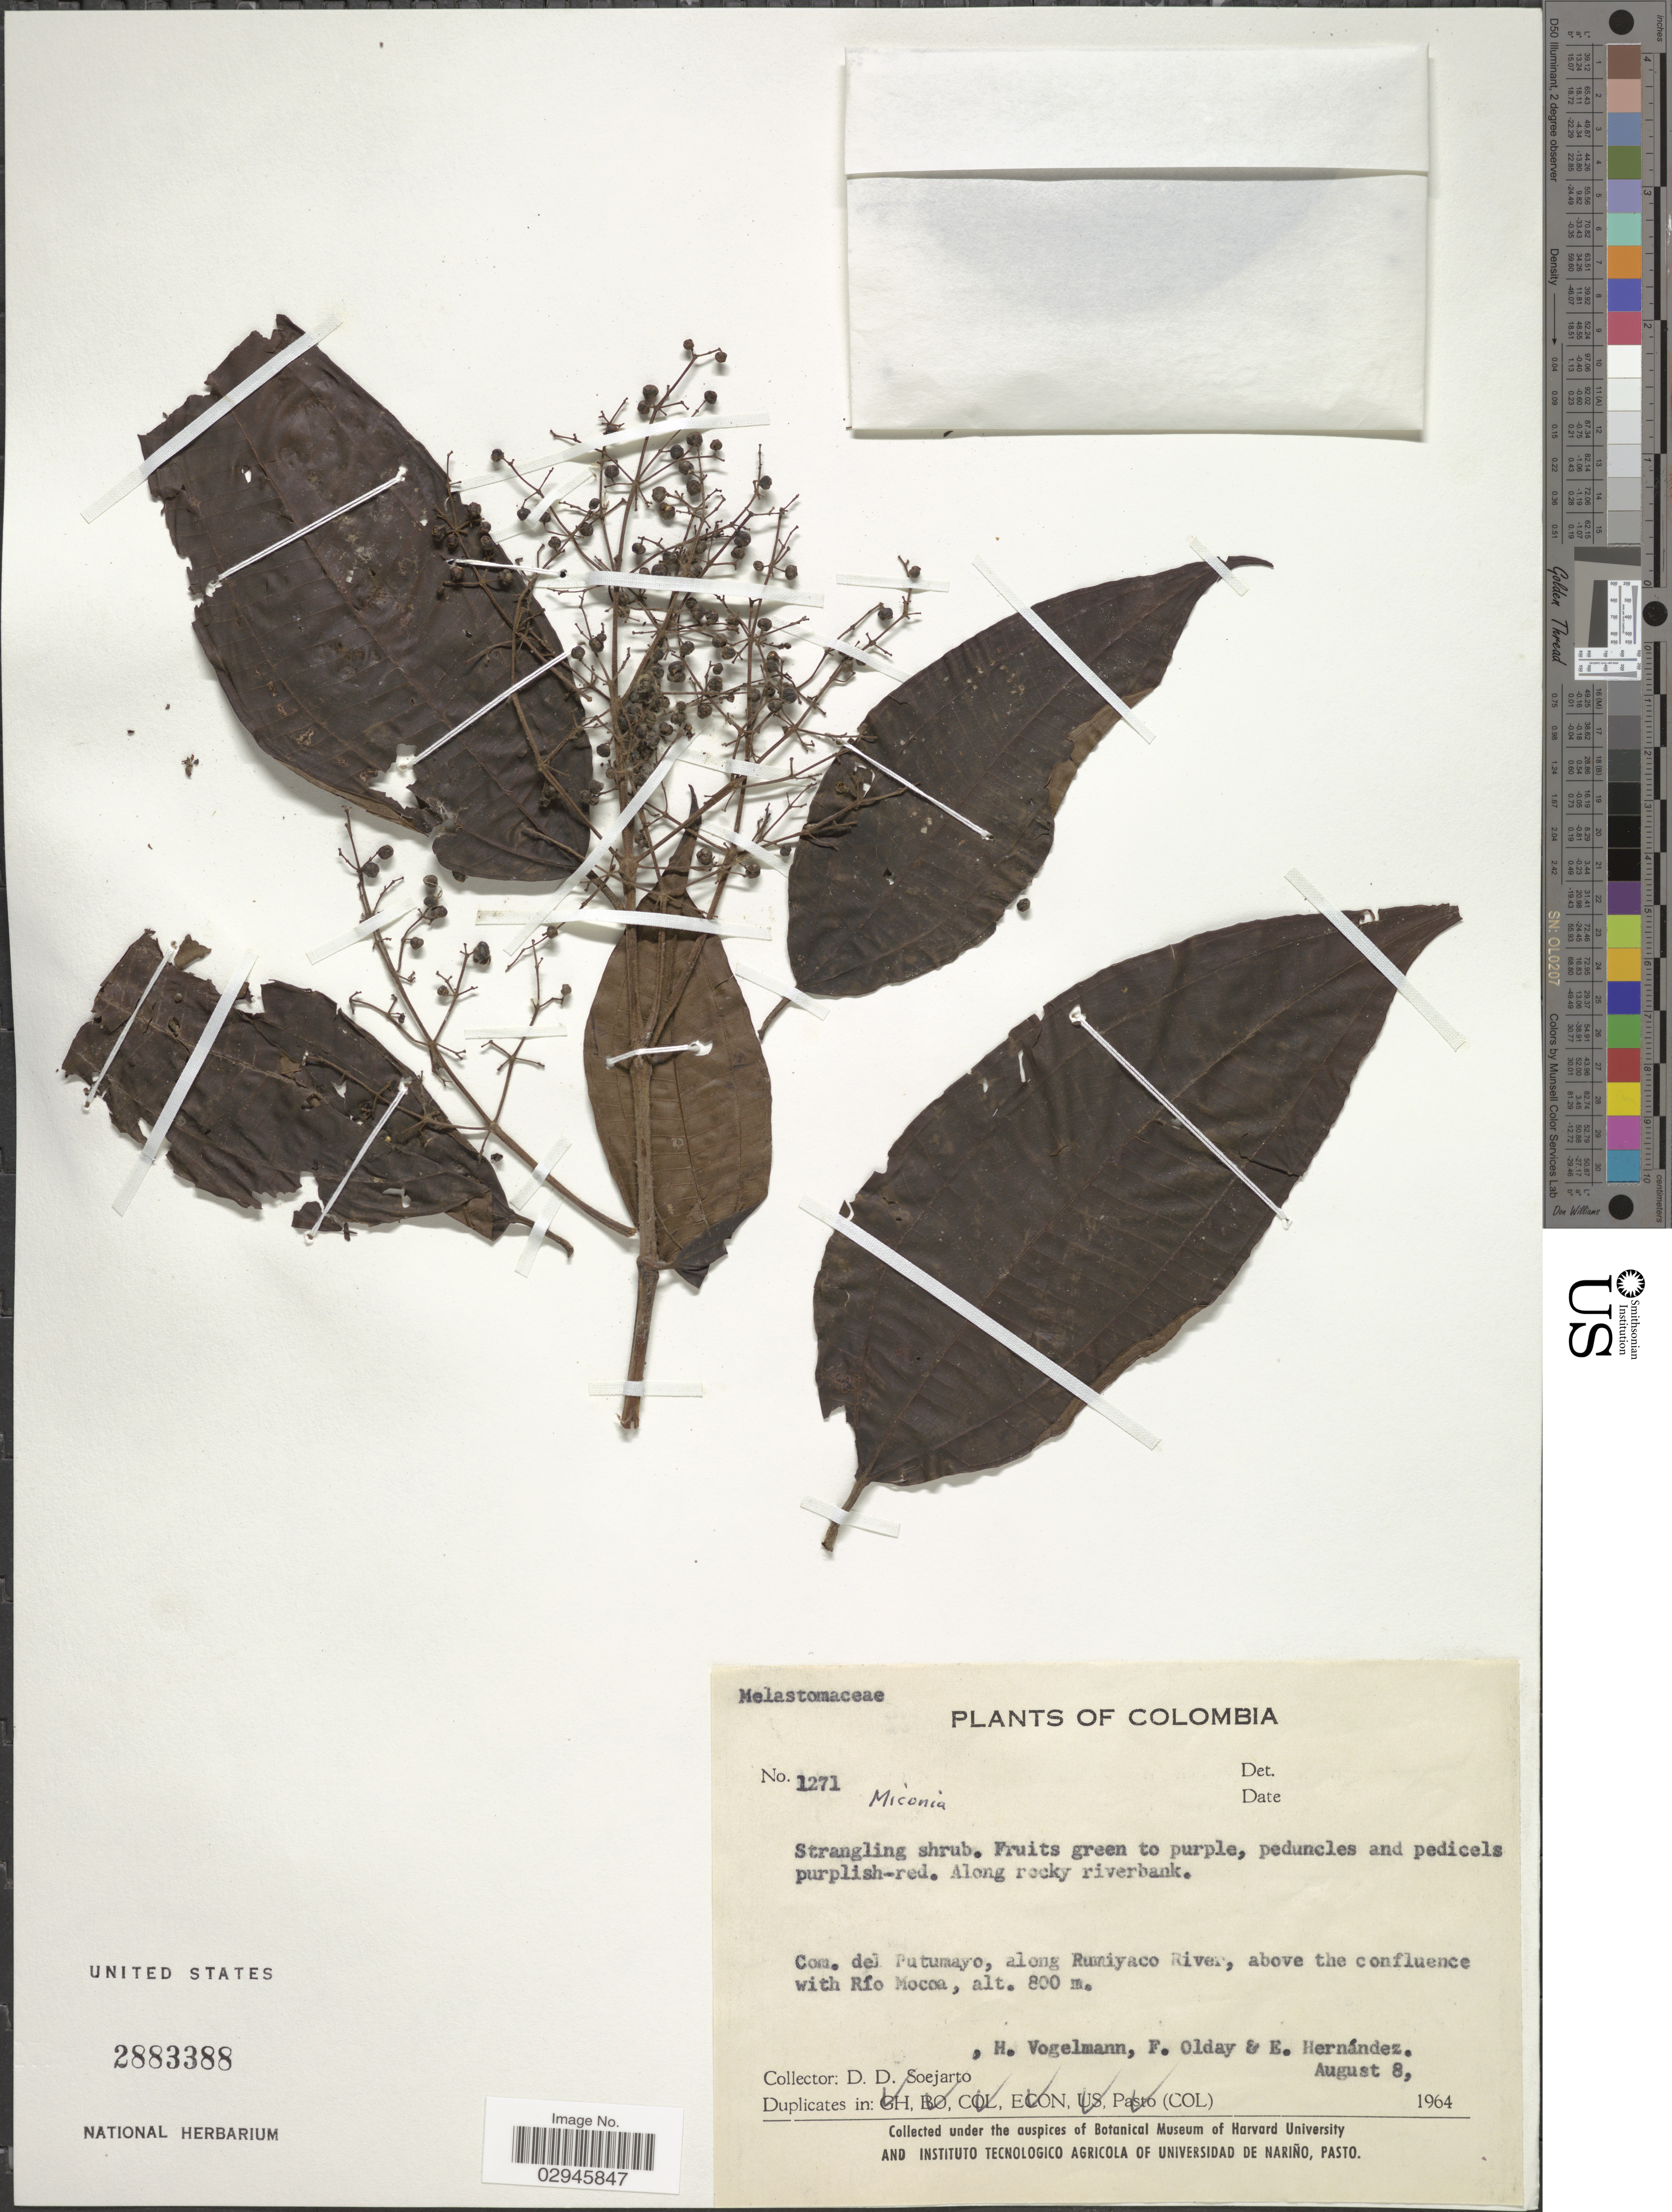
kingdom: Plantae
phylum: Tracheophyta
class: Magnoliopsida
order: Myrtales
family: Melastomataceae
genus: Miconia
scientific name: Miconia sp.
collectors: H. Vogelmann, F. Olday & E. Hernández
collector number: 1271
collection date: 1964-08-08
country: Colombia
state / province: Putumayo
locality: Com. del Putumayo, along Rumiyaco River, above the confluence with Río Mocoa.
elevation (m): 800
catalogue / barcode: US 2883388